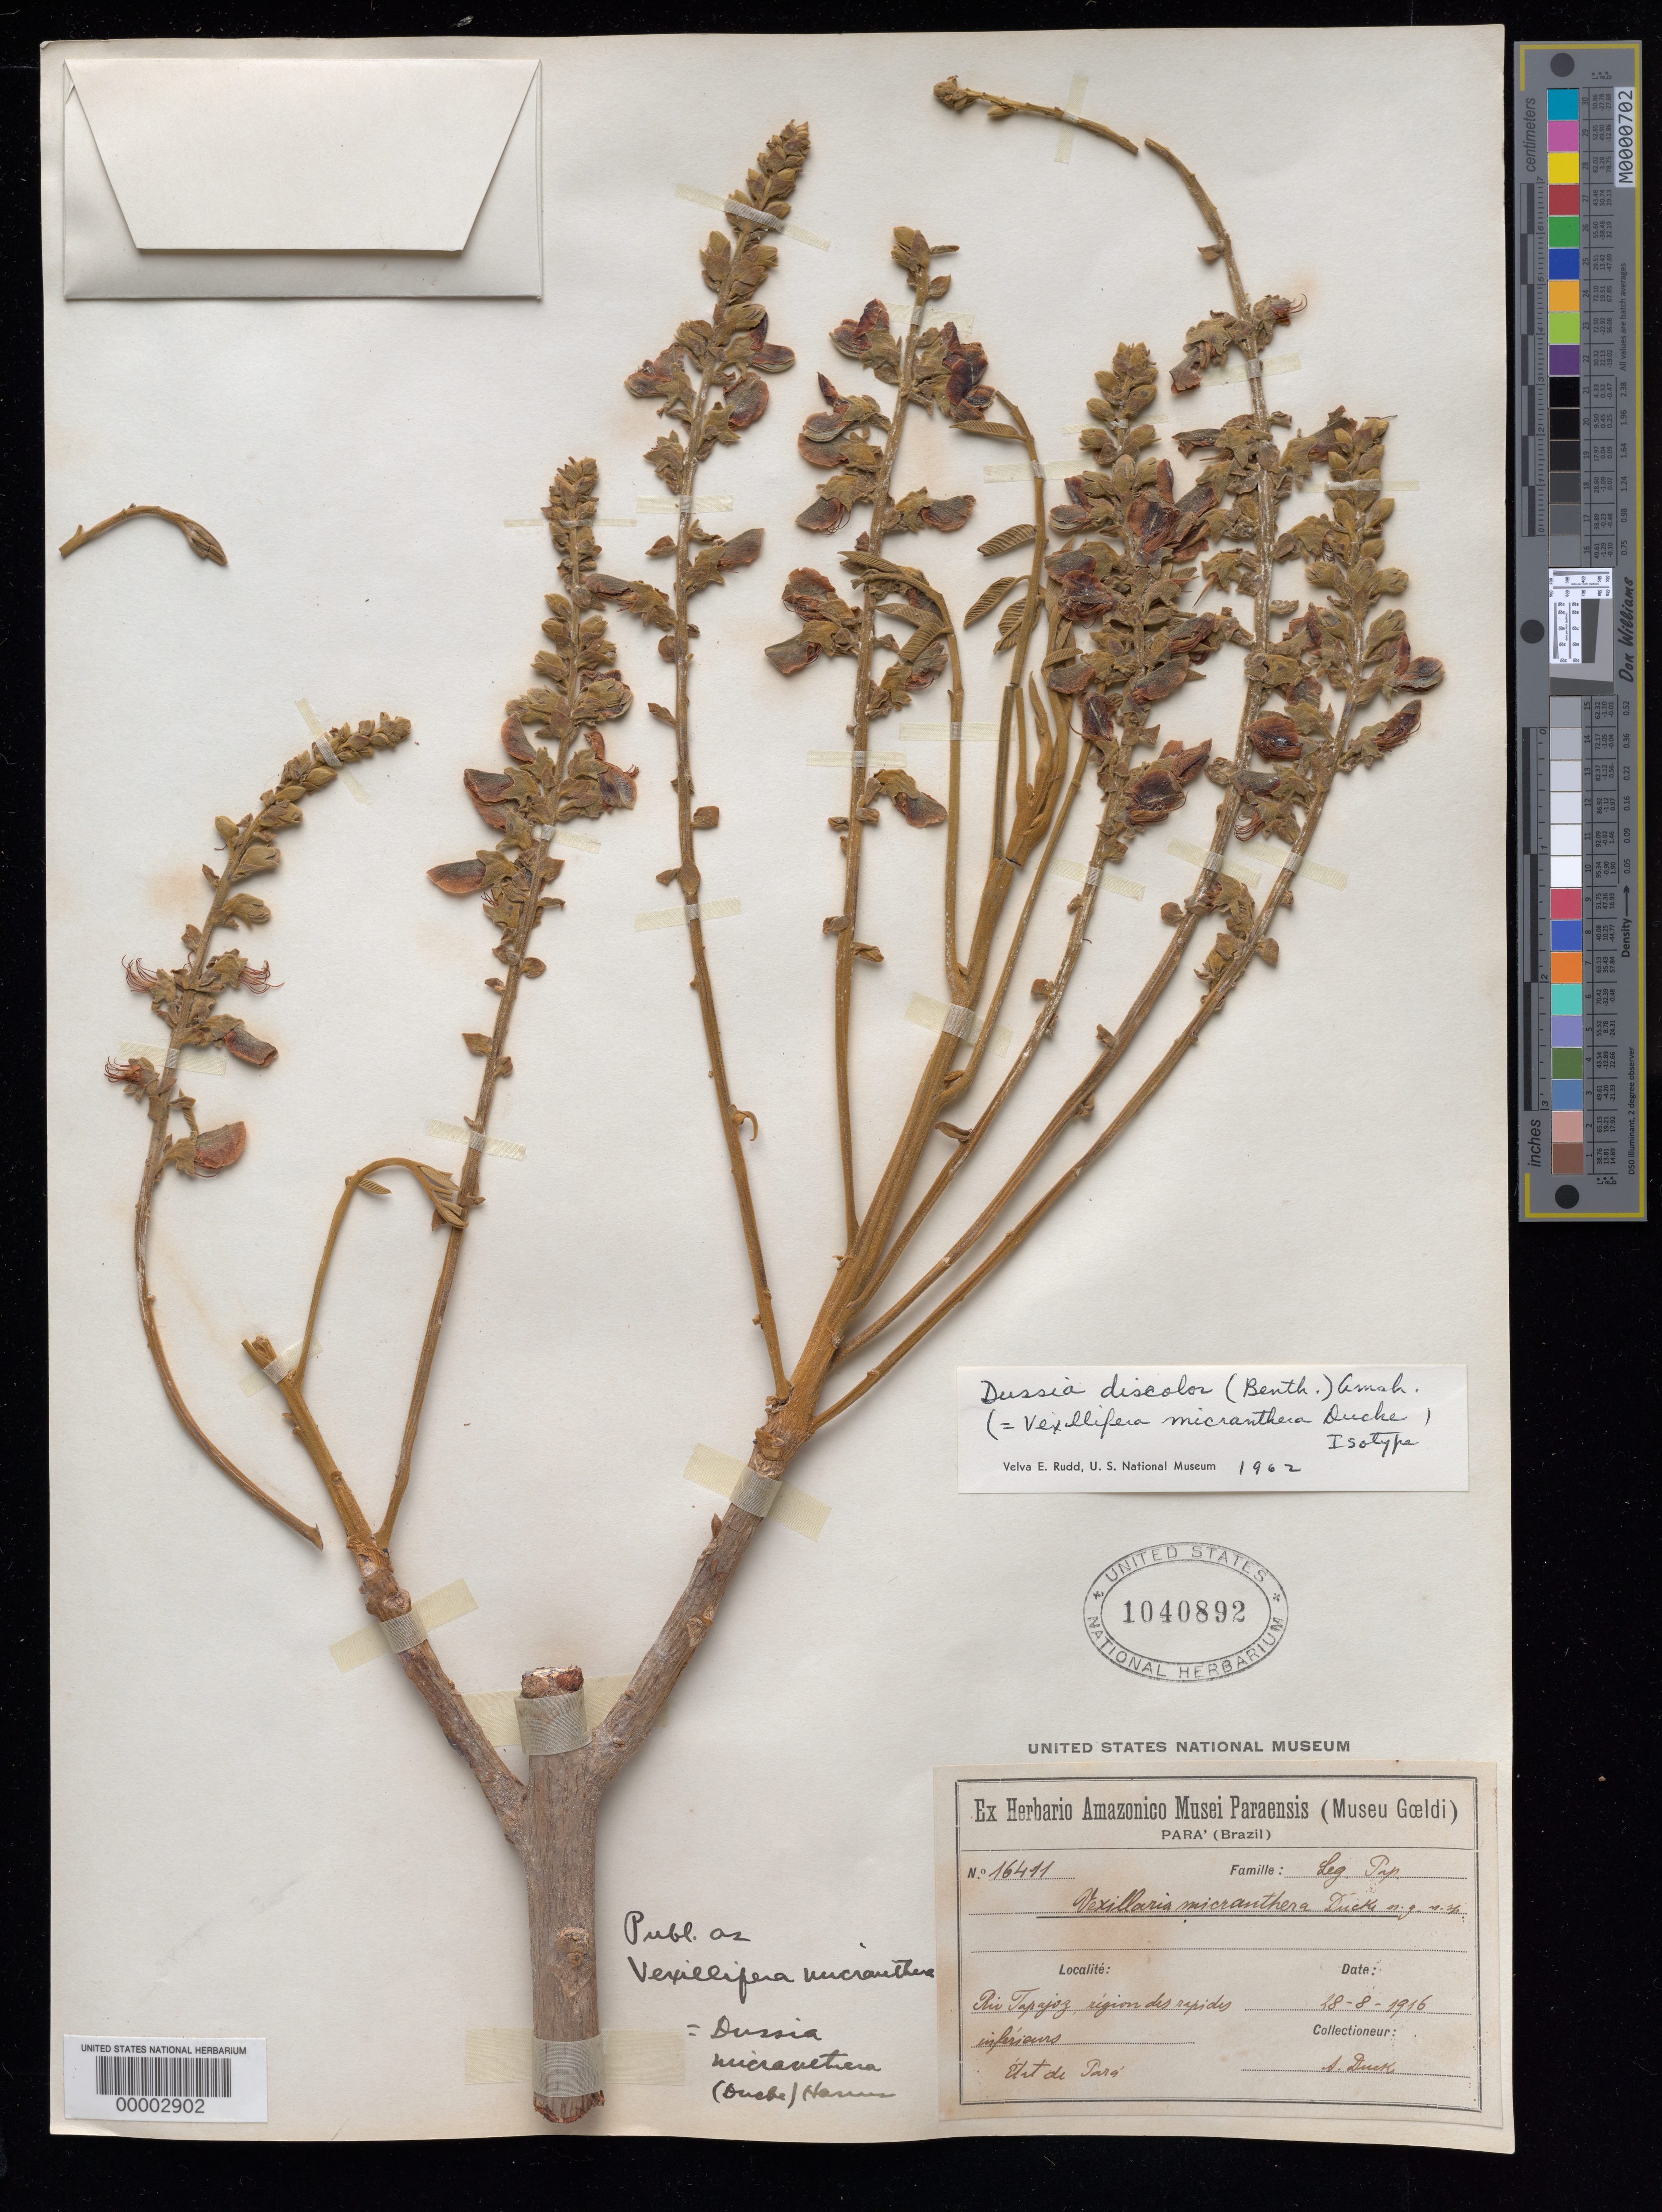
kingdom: Plantae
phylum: Tracheophyta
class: Magnoliopsida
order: Fabales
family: Fabaceae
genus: Vexillifera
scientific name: Vexillifera micranthera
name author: Ducke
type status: Isosyntype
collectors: A. Ducke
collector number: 16411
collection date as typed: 28 Aug 1916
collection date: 1916-08-28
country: Brazil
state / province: Pará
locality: Rio Tapajoz.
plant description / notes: Annotated by V.E. Rudd (1962) as "isotype" but protologue cites single collection number with 2 collection dates (=syntypes); unclear whether this collection (dated 28 Aug 1916) is a duplicate of the collection ("MG Herb. No. 16411 = RB Herb. No. 11457") effectively designated as lectotype by Rudd (1968)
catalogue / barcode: US 1040892